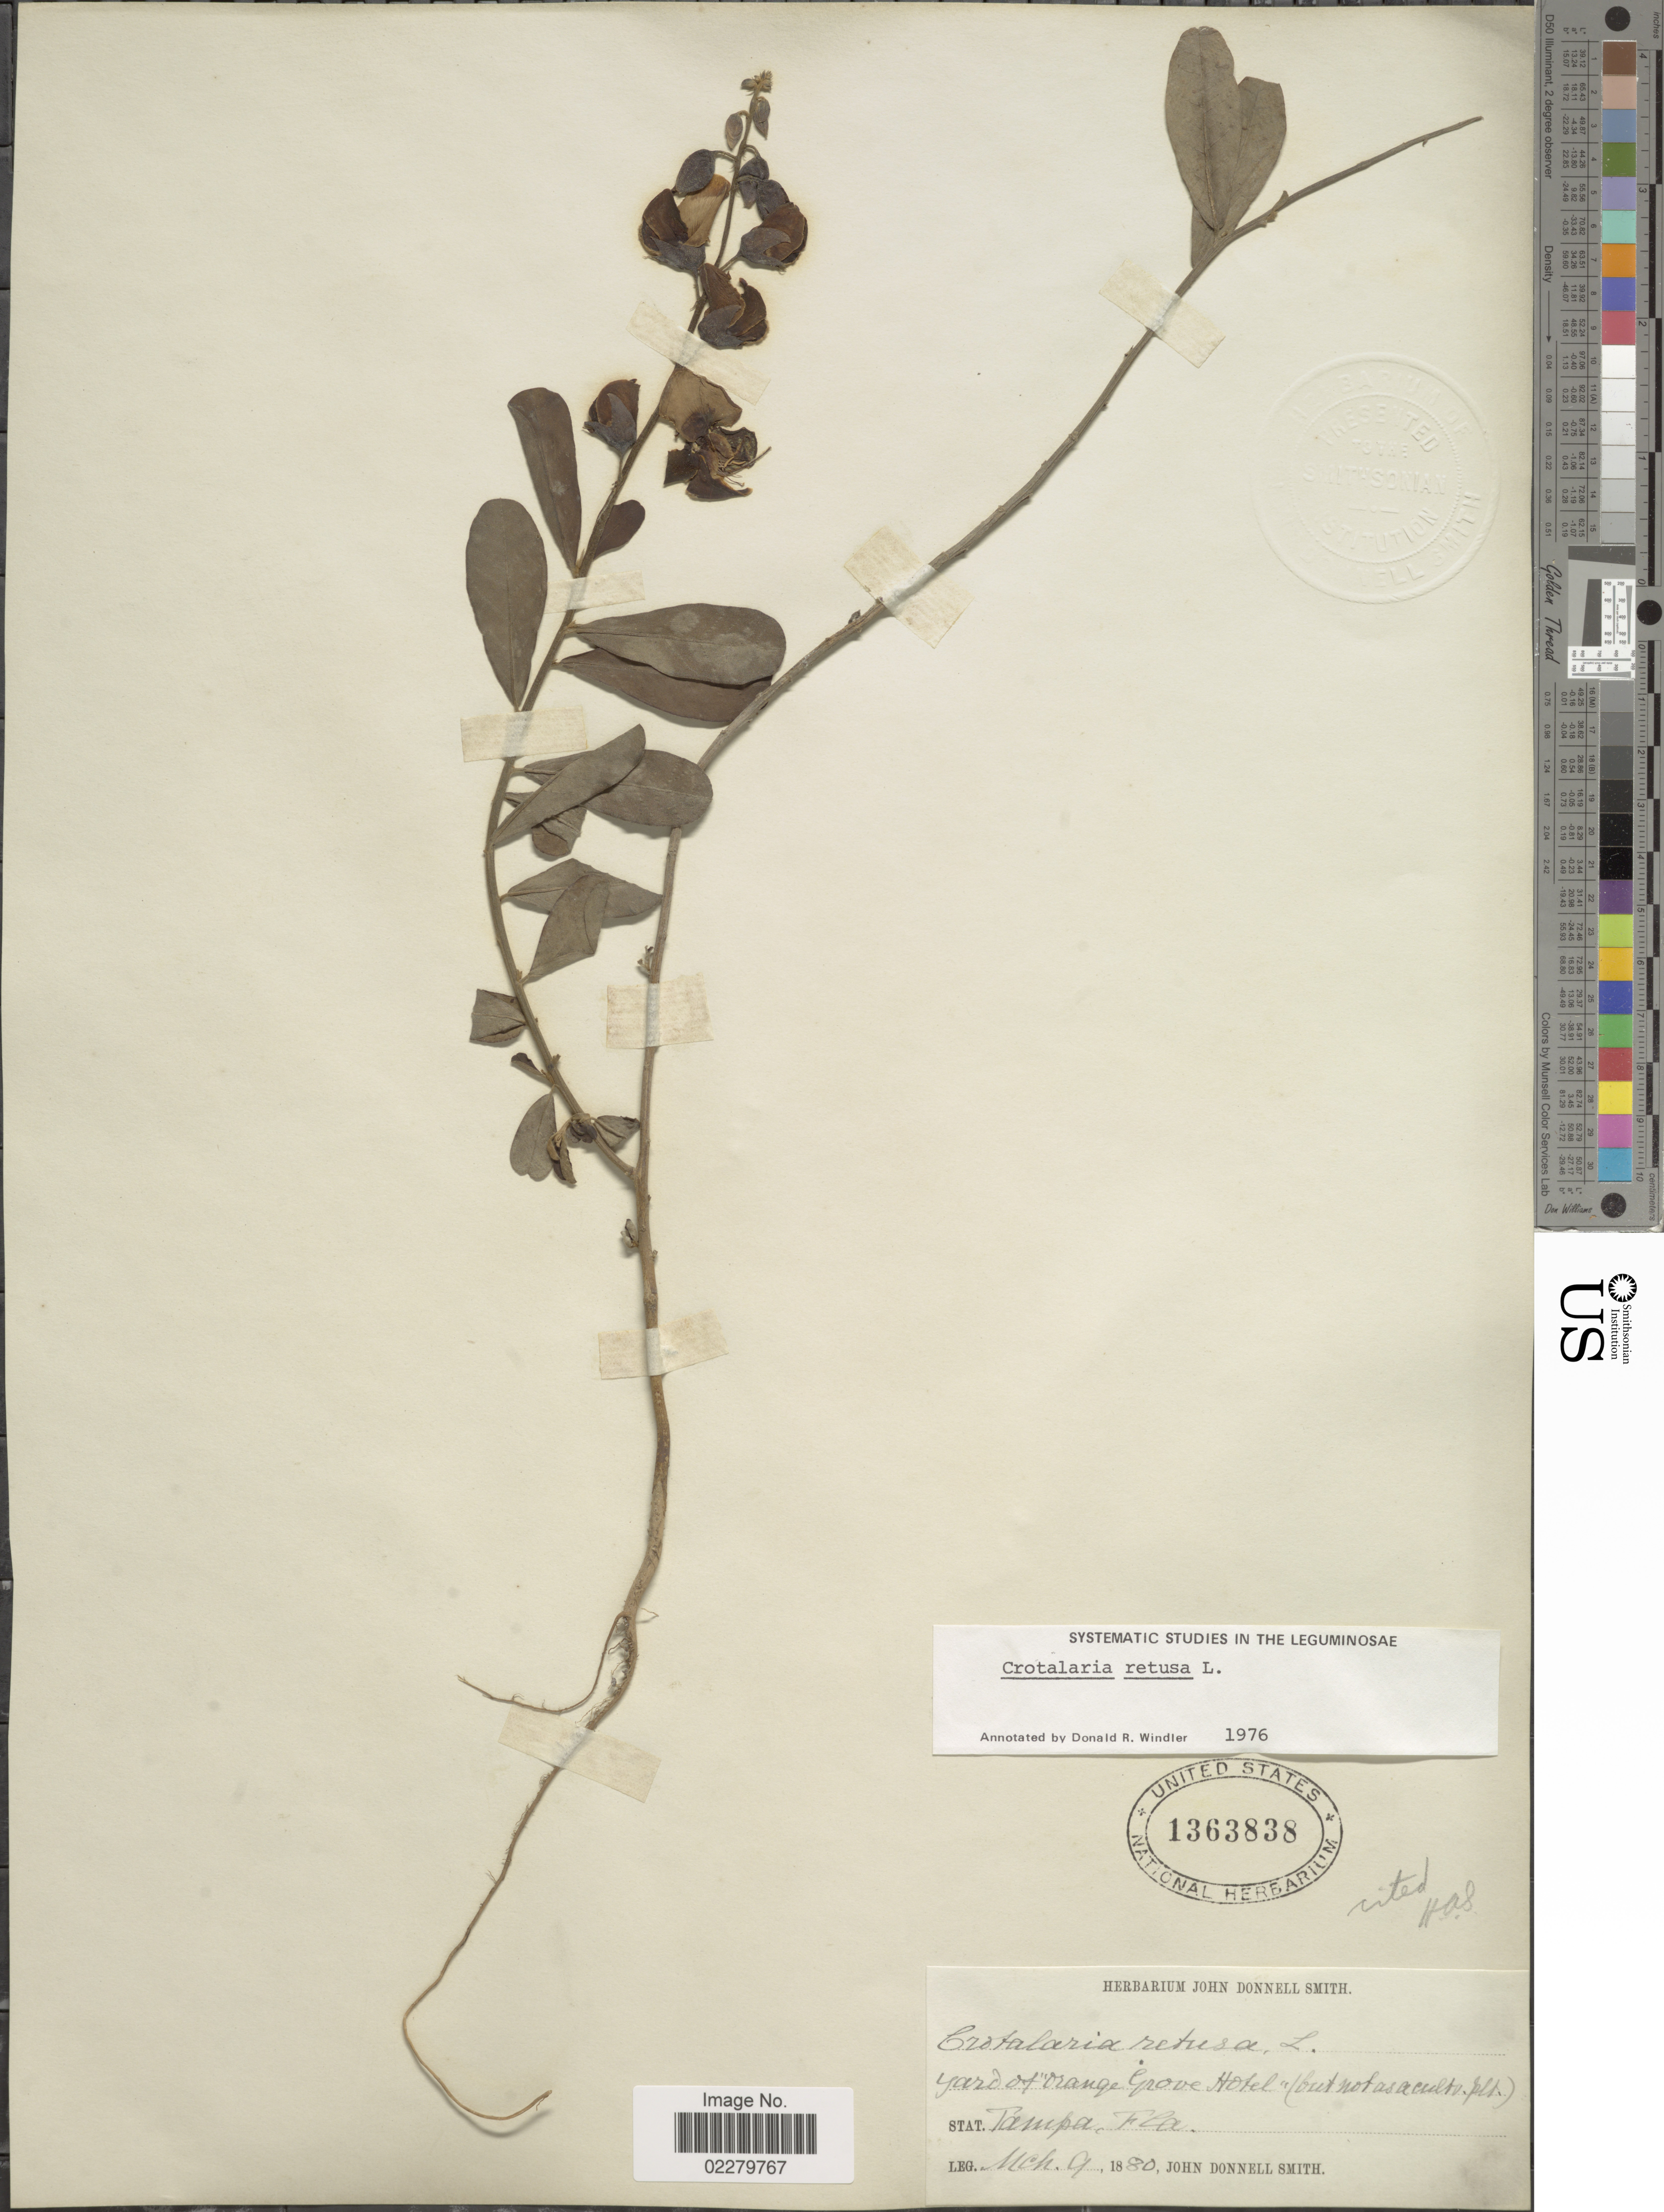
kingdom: Plantae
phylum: Tracheophyta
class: Magnoliopsida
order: Fabales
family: Fabaceae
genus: Crotalaria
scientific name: Crotalaria retusa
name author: L.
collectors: J. Donnell Smith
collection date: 1880-03-09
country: United States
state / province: Florida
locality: Yard of Orange Grove Hotel. Tampa, Fla.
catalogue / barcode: US 1363838